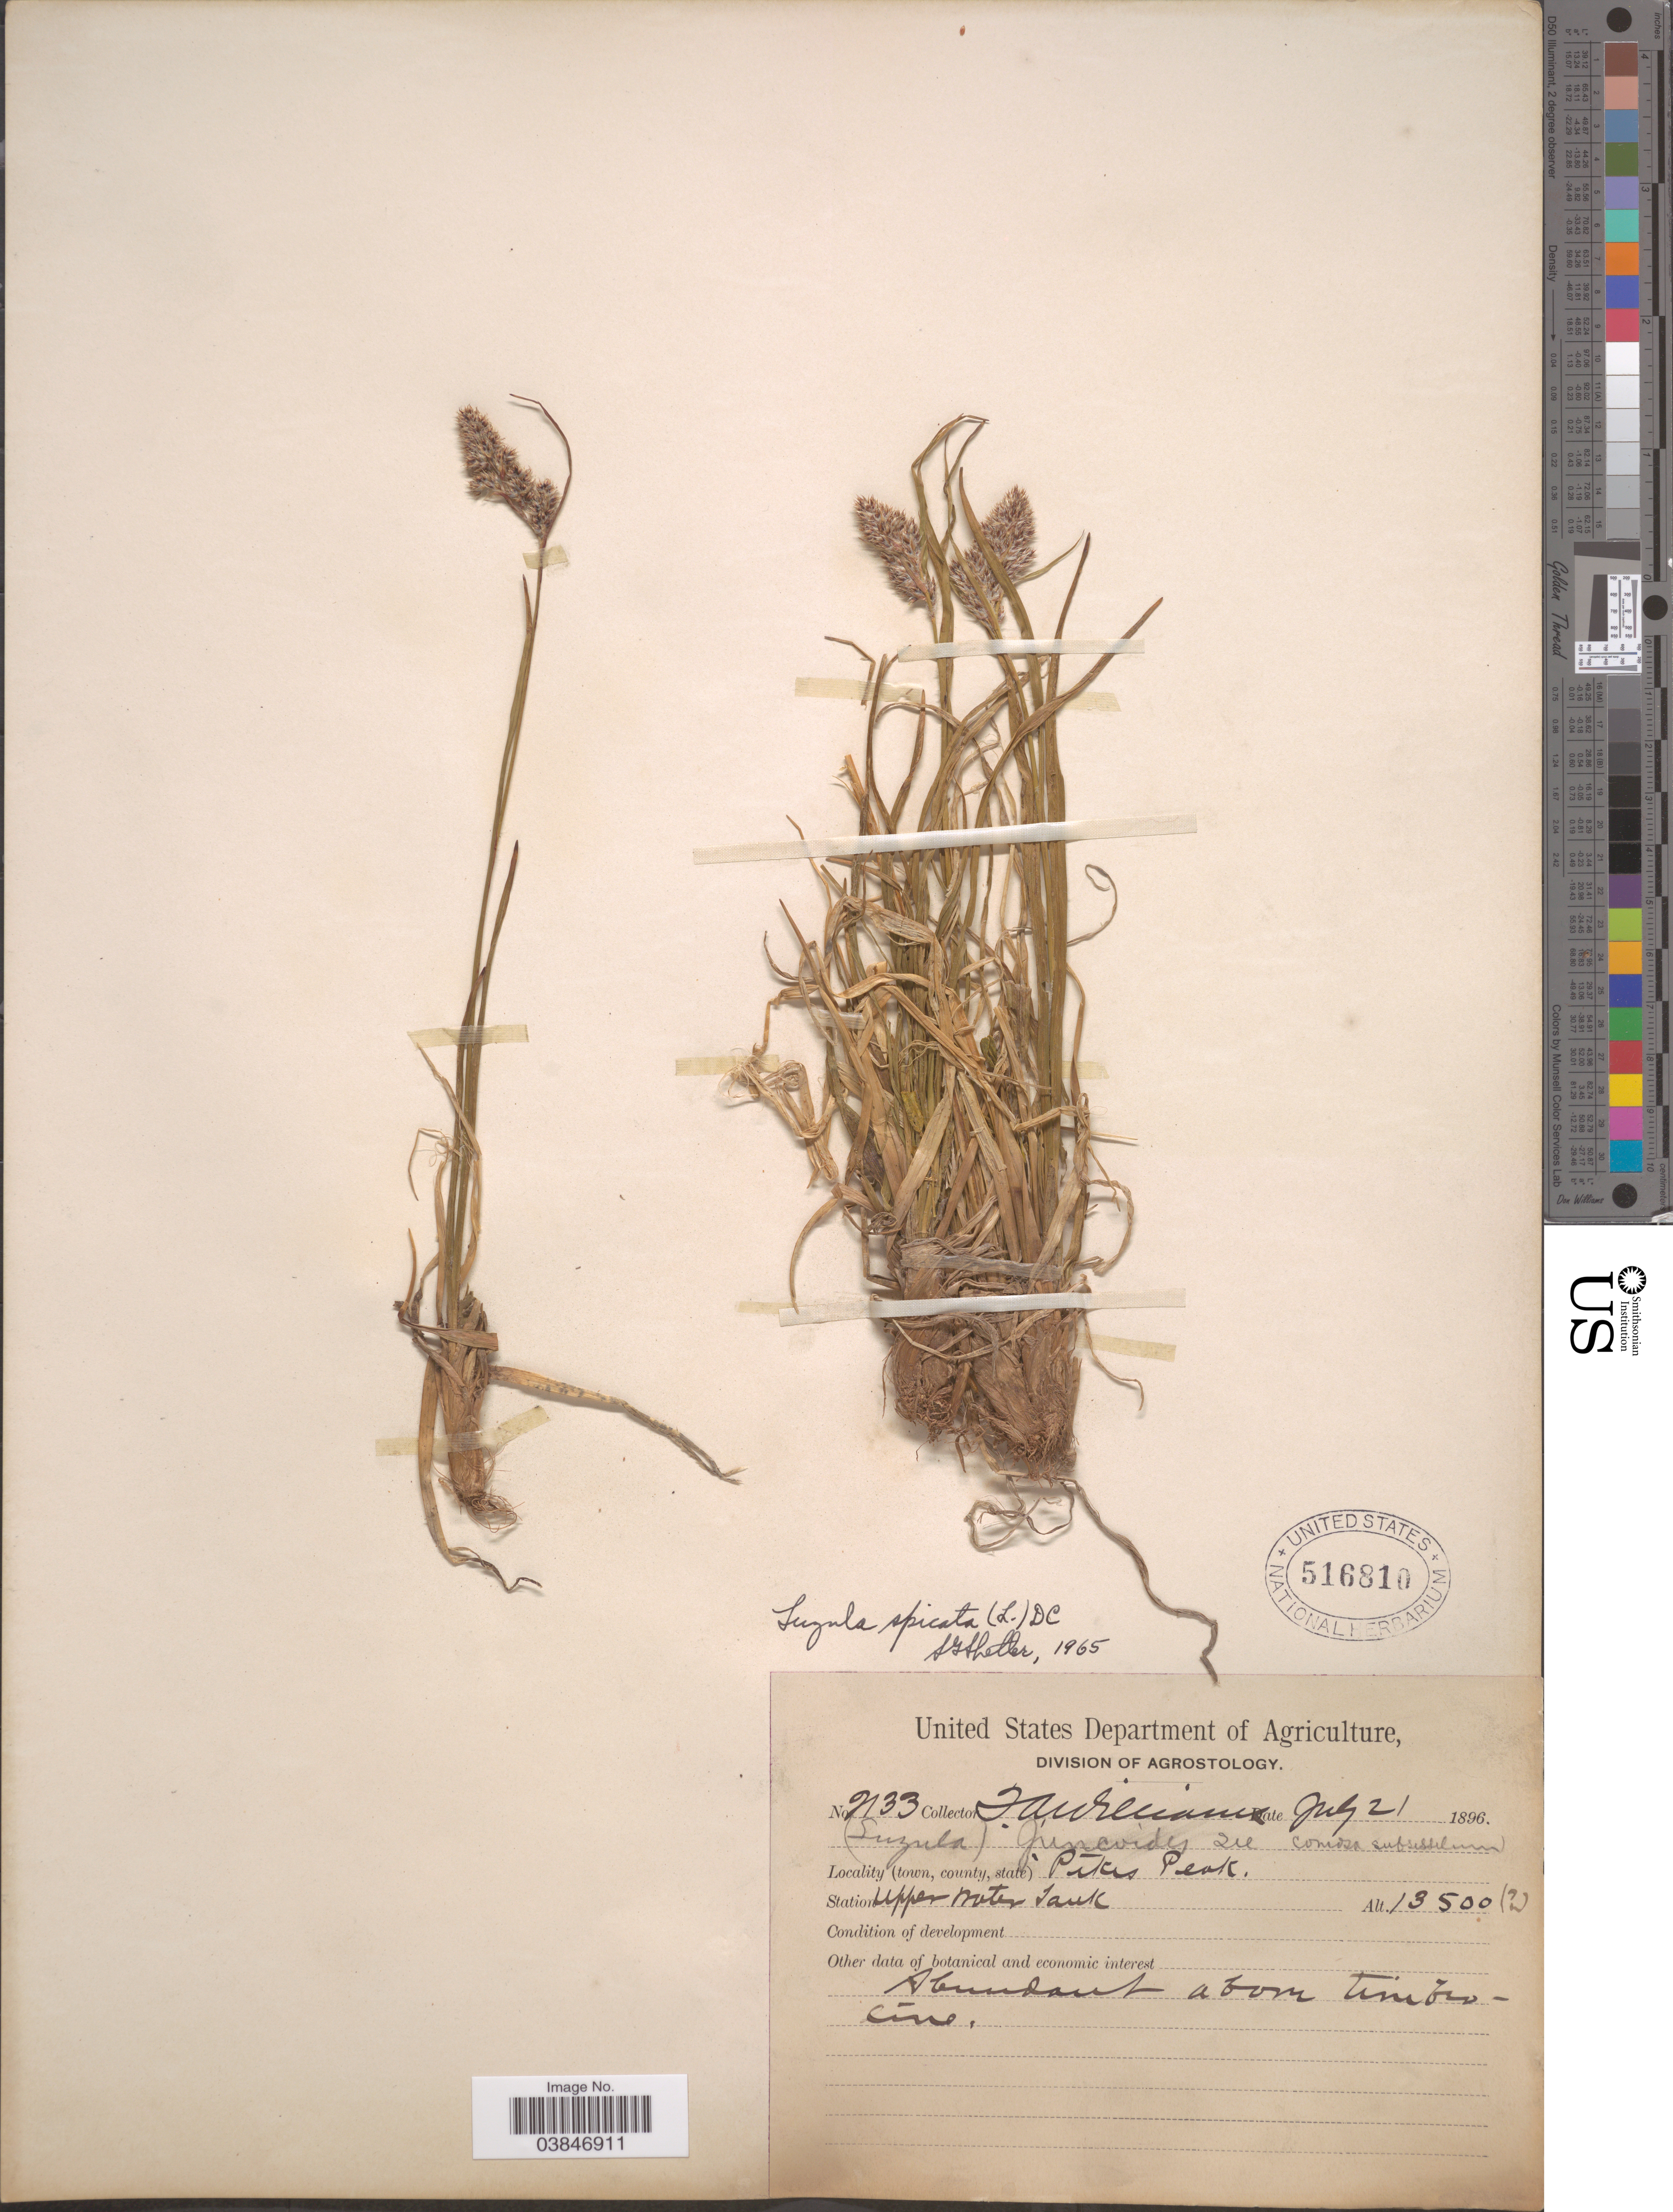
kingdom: Plantae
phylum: Tracheophyta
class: Liliopsida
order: Poales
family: Juncaceae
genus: Luzula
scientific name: Luzula spicata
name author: (L.) DC.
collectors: T. A. Williams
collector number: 2133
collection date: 1896-07-21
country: United States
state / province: Colorado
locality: Pikes Peak. Station Upper Water Tank.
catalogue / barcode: US 516810